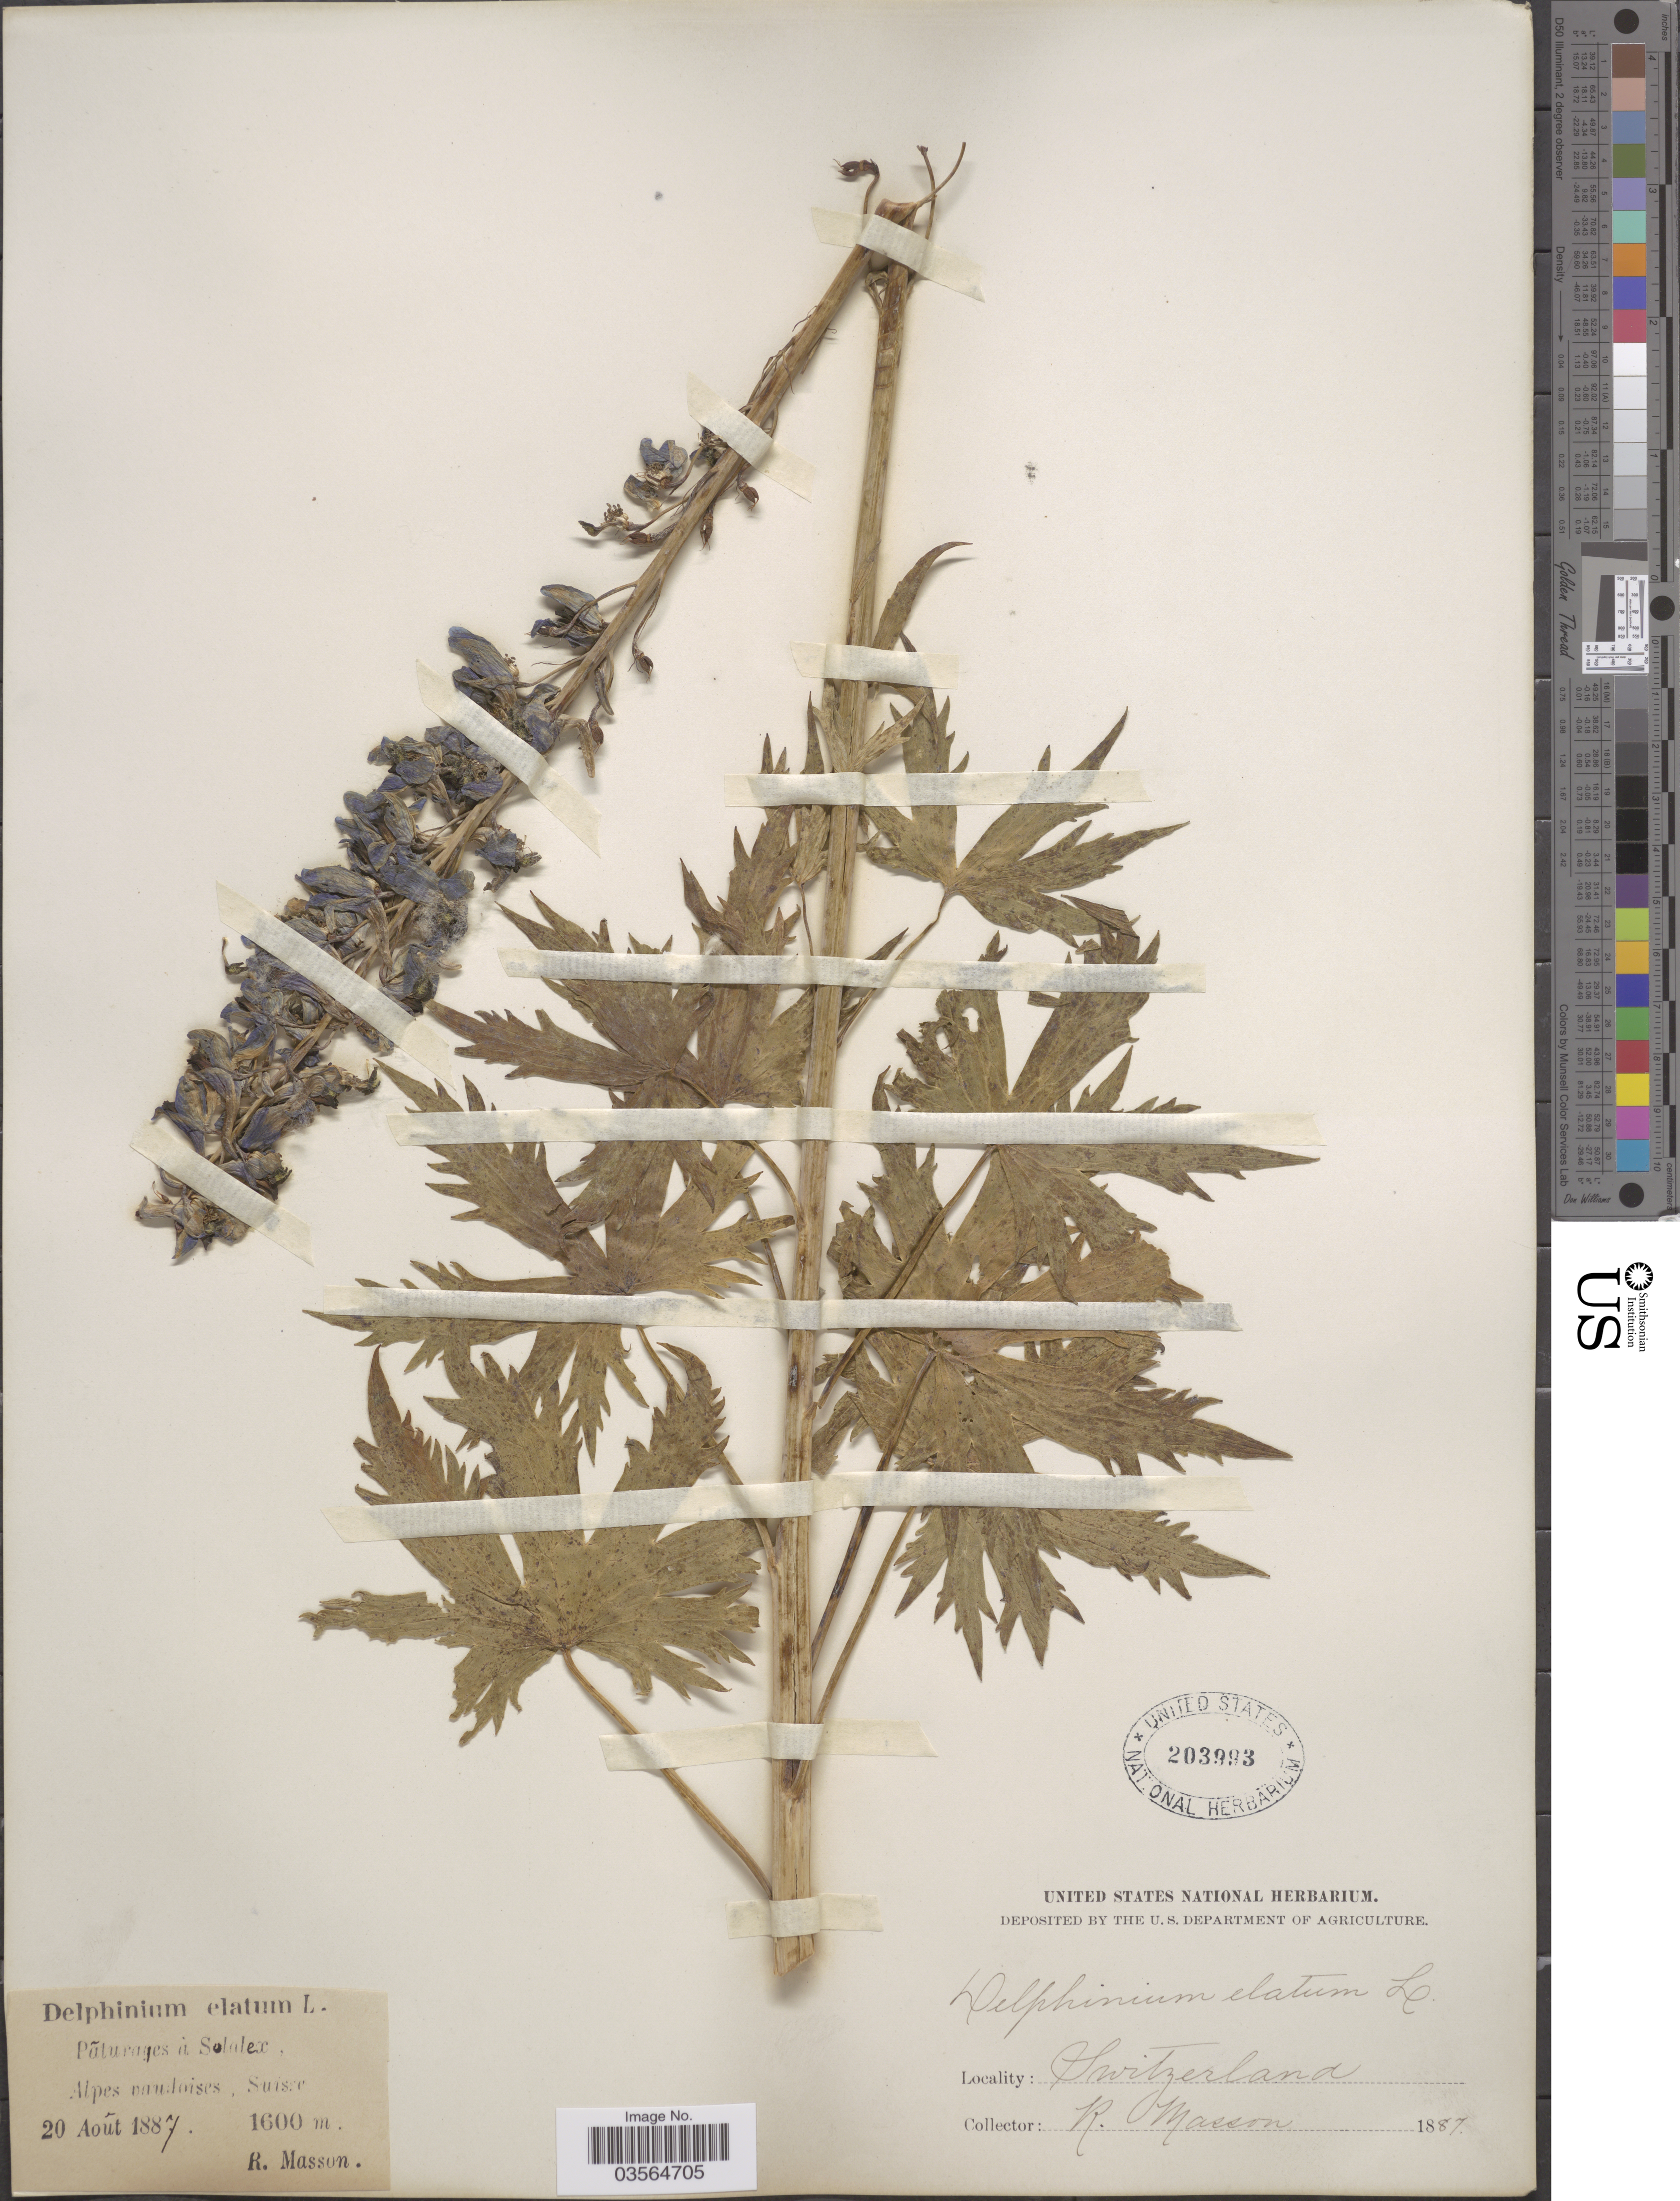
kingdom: Plantae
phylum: Tracheophyta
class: Magnoliopsida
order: Ranunculales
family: Ranunculaceae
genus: Delphinium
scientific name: Delphinium elatum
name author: L.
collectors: R. Masson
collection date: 1887-08-20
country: Switzerland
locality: Pãturages à Solalex, Alpes vaudoises, Suisse.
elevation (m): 1600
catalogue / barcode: US 203993